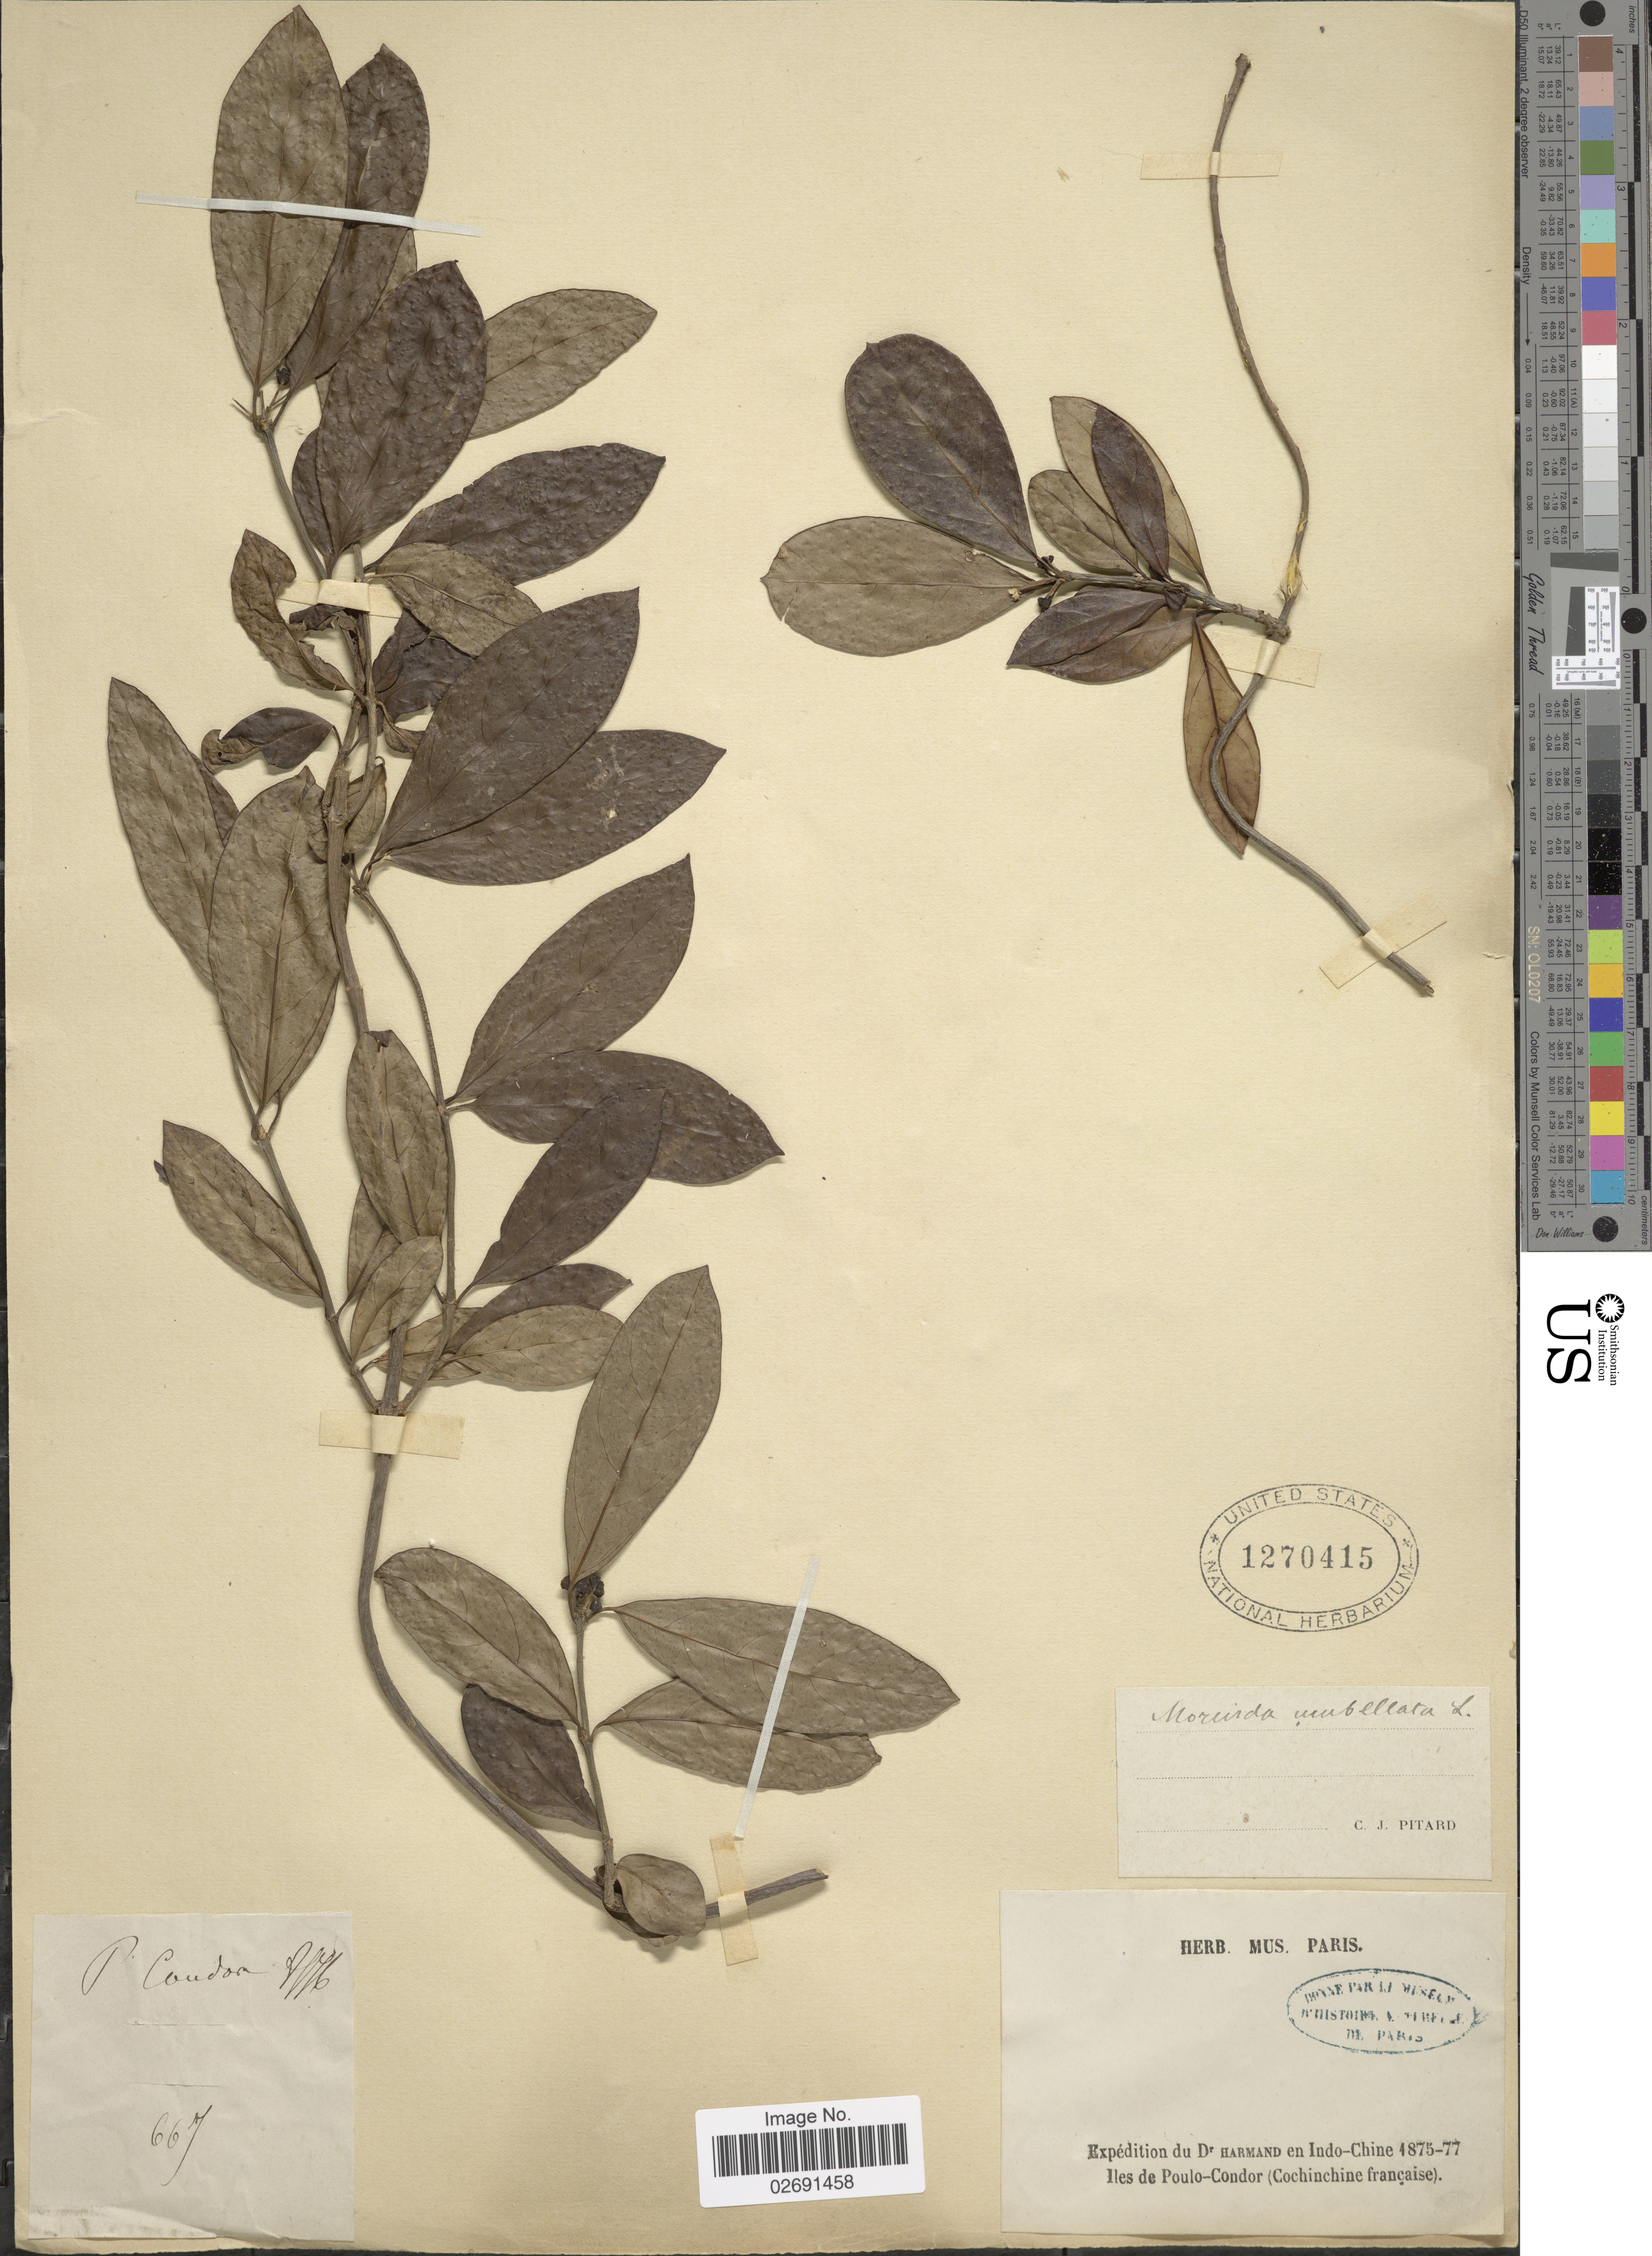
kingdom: Plantae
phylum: Tracheophyta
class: Magnoliopsida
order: Gentianales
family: Rubiaceae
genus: Gynochthodes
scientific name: Gynochthodes umbellata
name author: (L.) Razafim. & B. Bremer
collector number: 667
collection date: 1875/1877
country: Vietnam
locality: Indo-Chine, Iles de Poulo-Condor (Cochinchine francaise)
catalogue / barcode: US 1270415